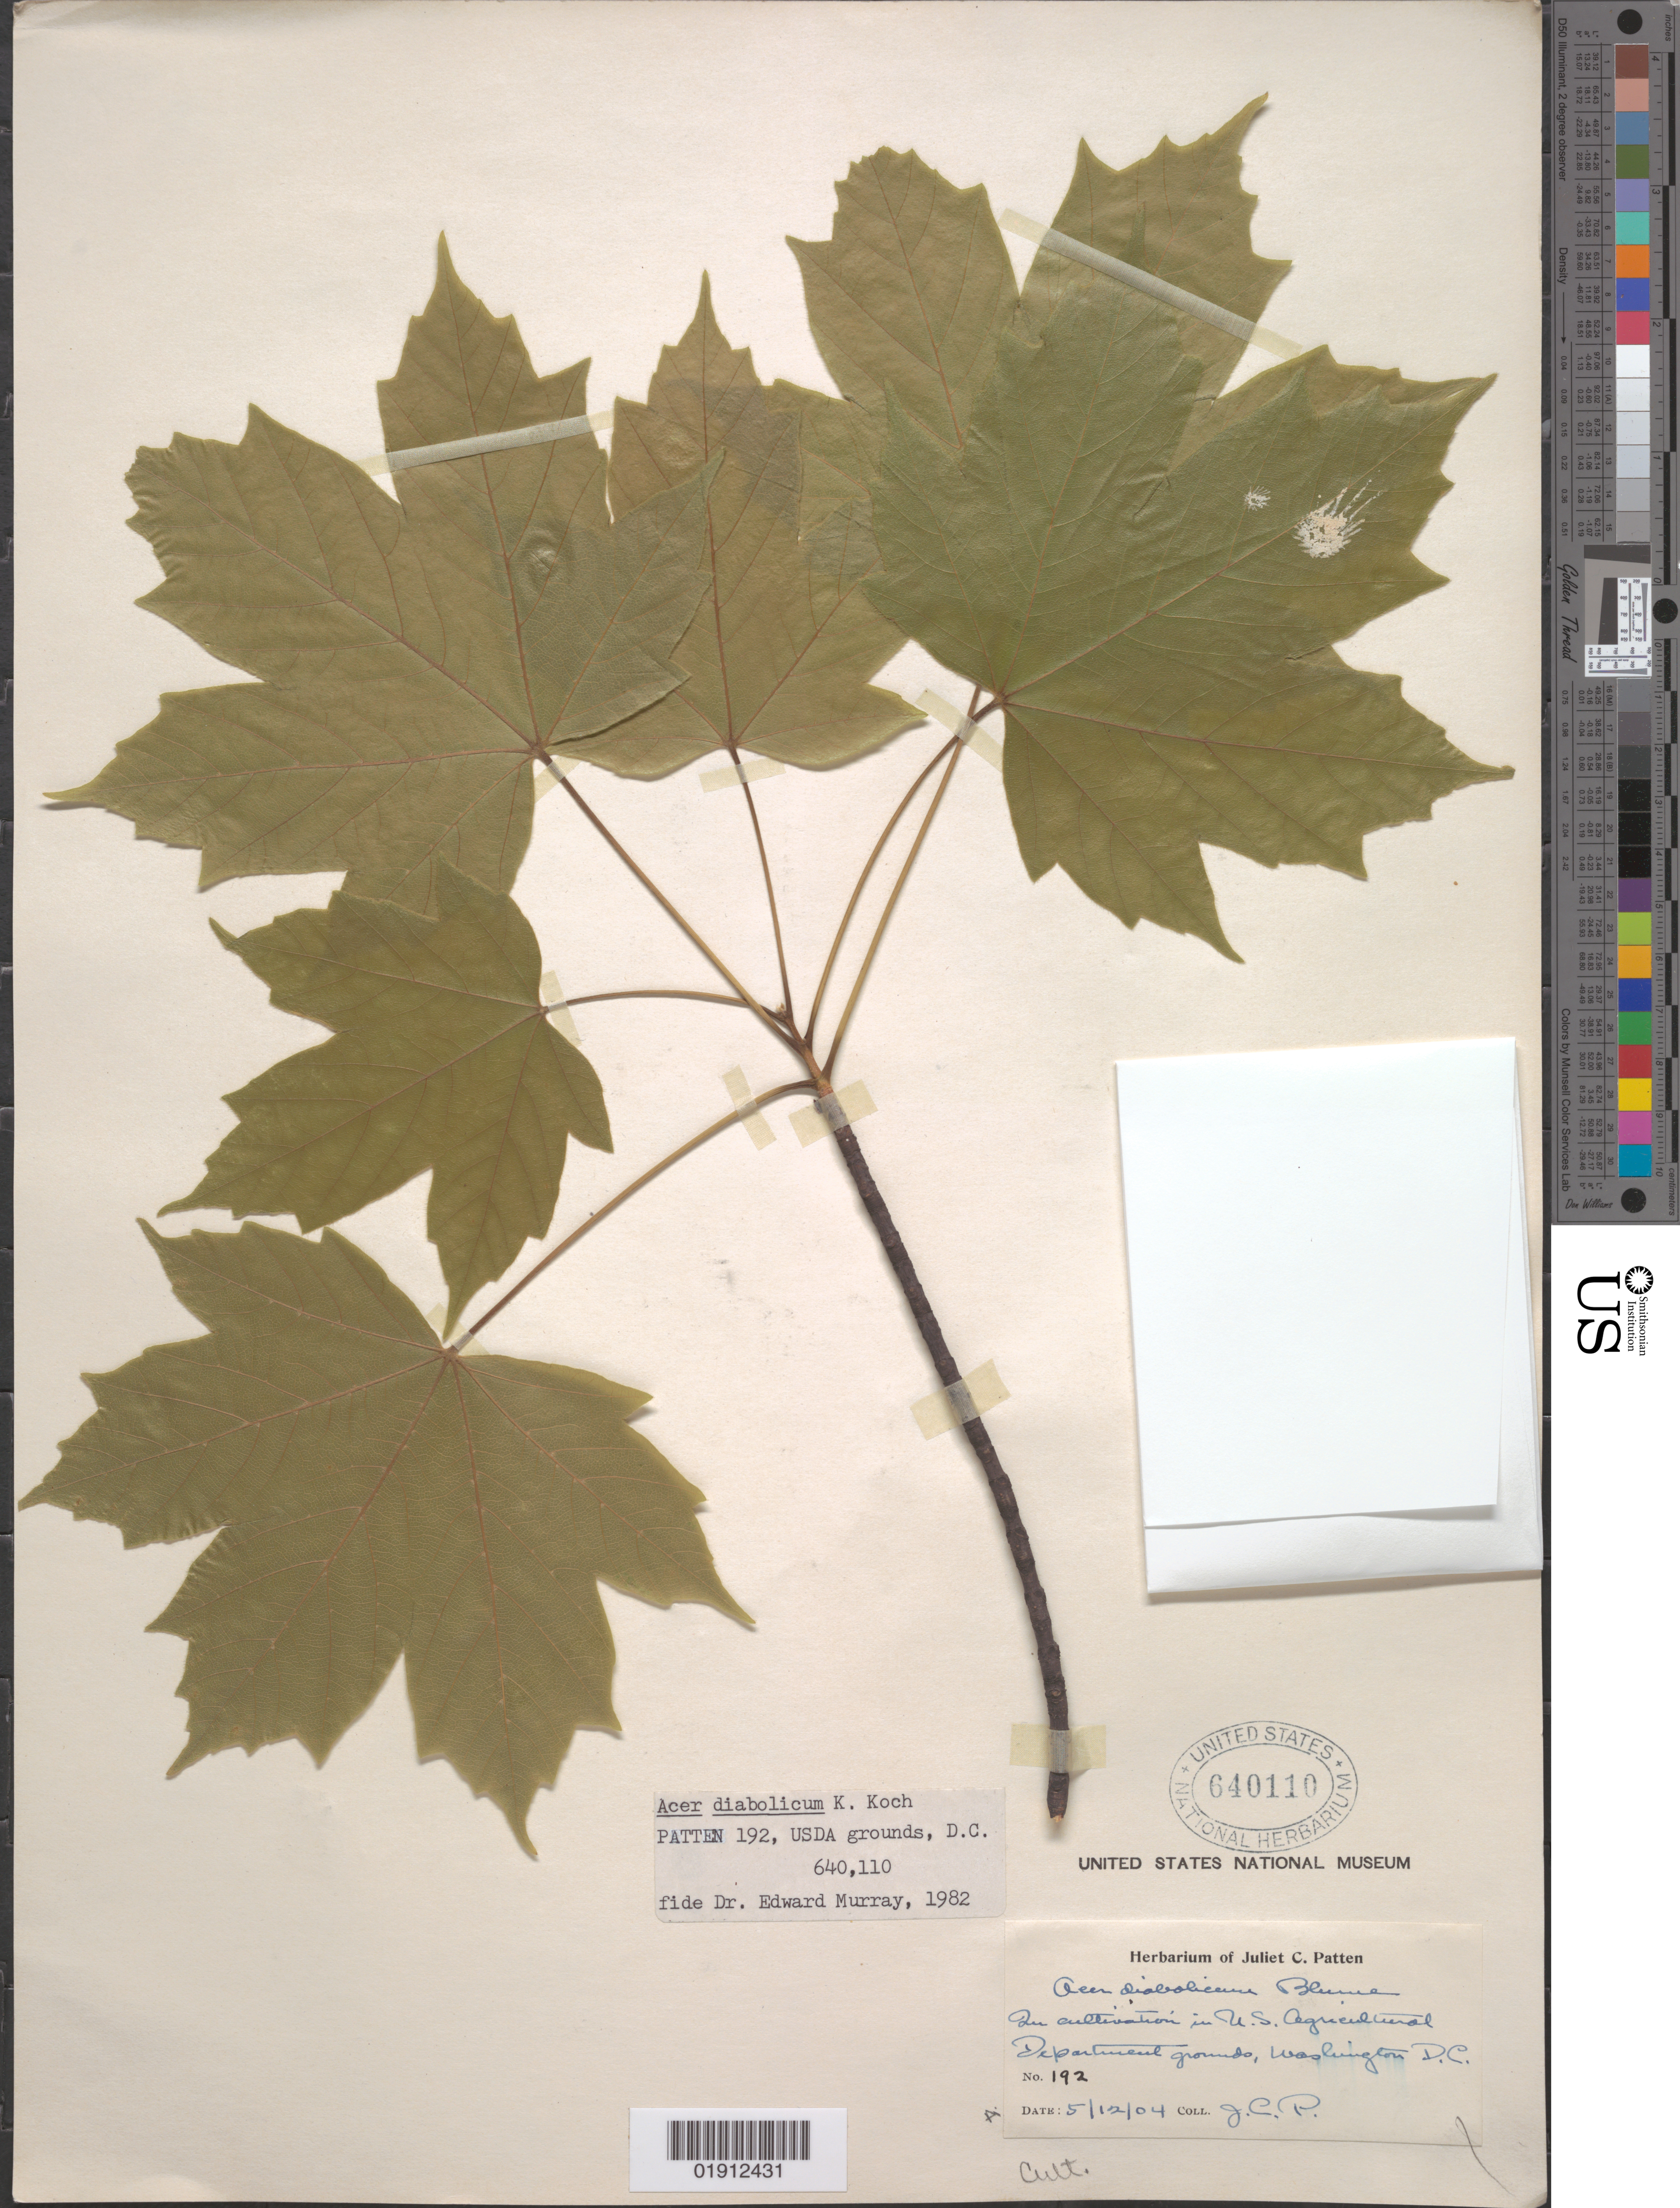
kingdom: Plantae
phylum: Tracheophyta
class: Magnoliopsida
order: Sapindales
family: Sapindaceae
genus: Acer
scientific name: Acer diabolicum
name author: Blume ex K. Koch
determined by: Murray, Edward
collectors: J. Patten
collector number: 192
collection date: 1904-05-12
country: United States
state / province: District of Columbia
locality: U.S. Agricultural Department grounds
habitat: Cultivated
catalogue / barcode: US 640110